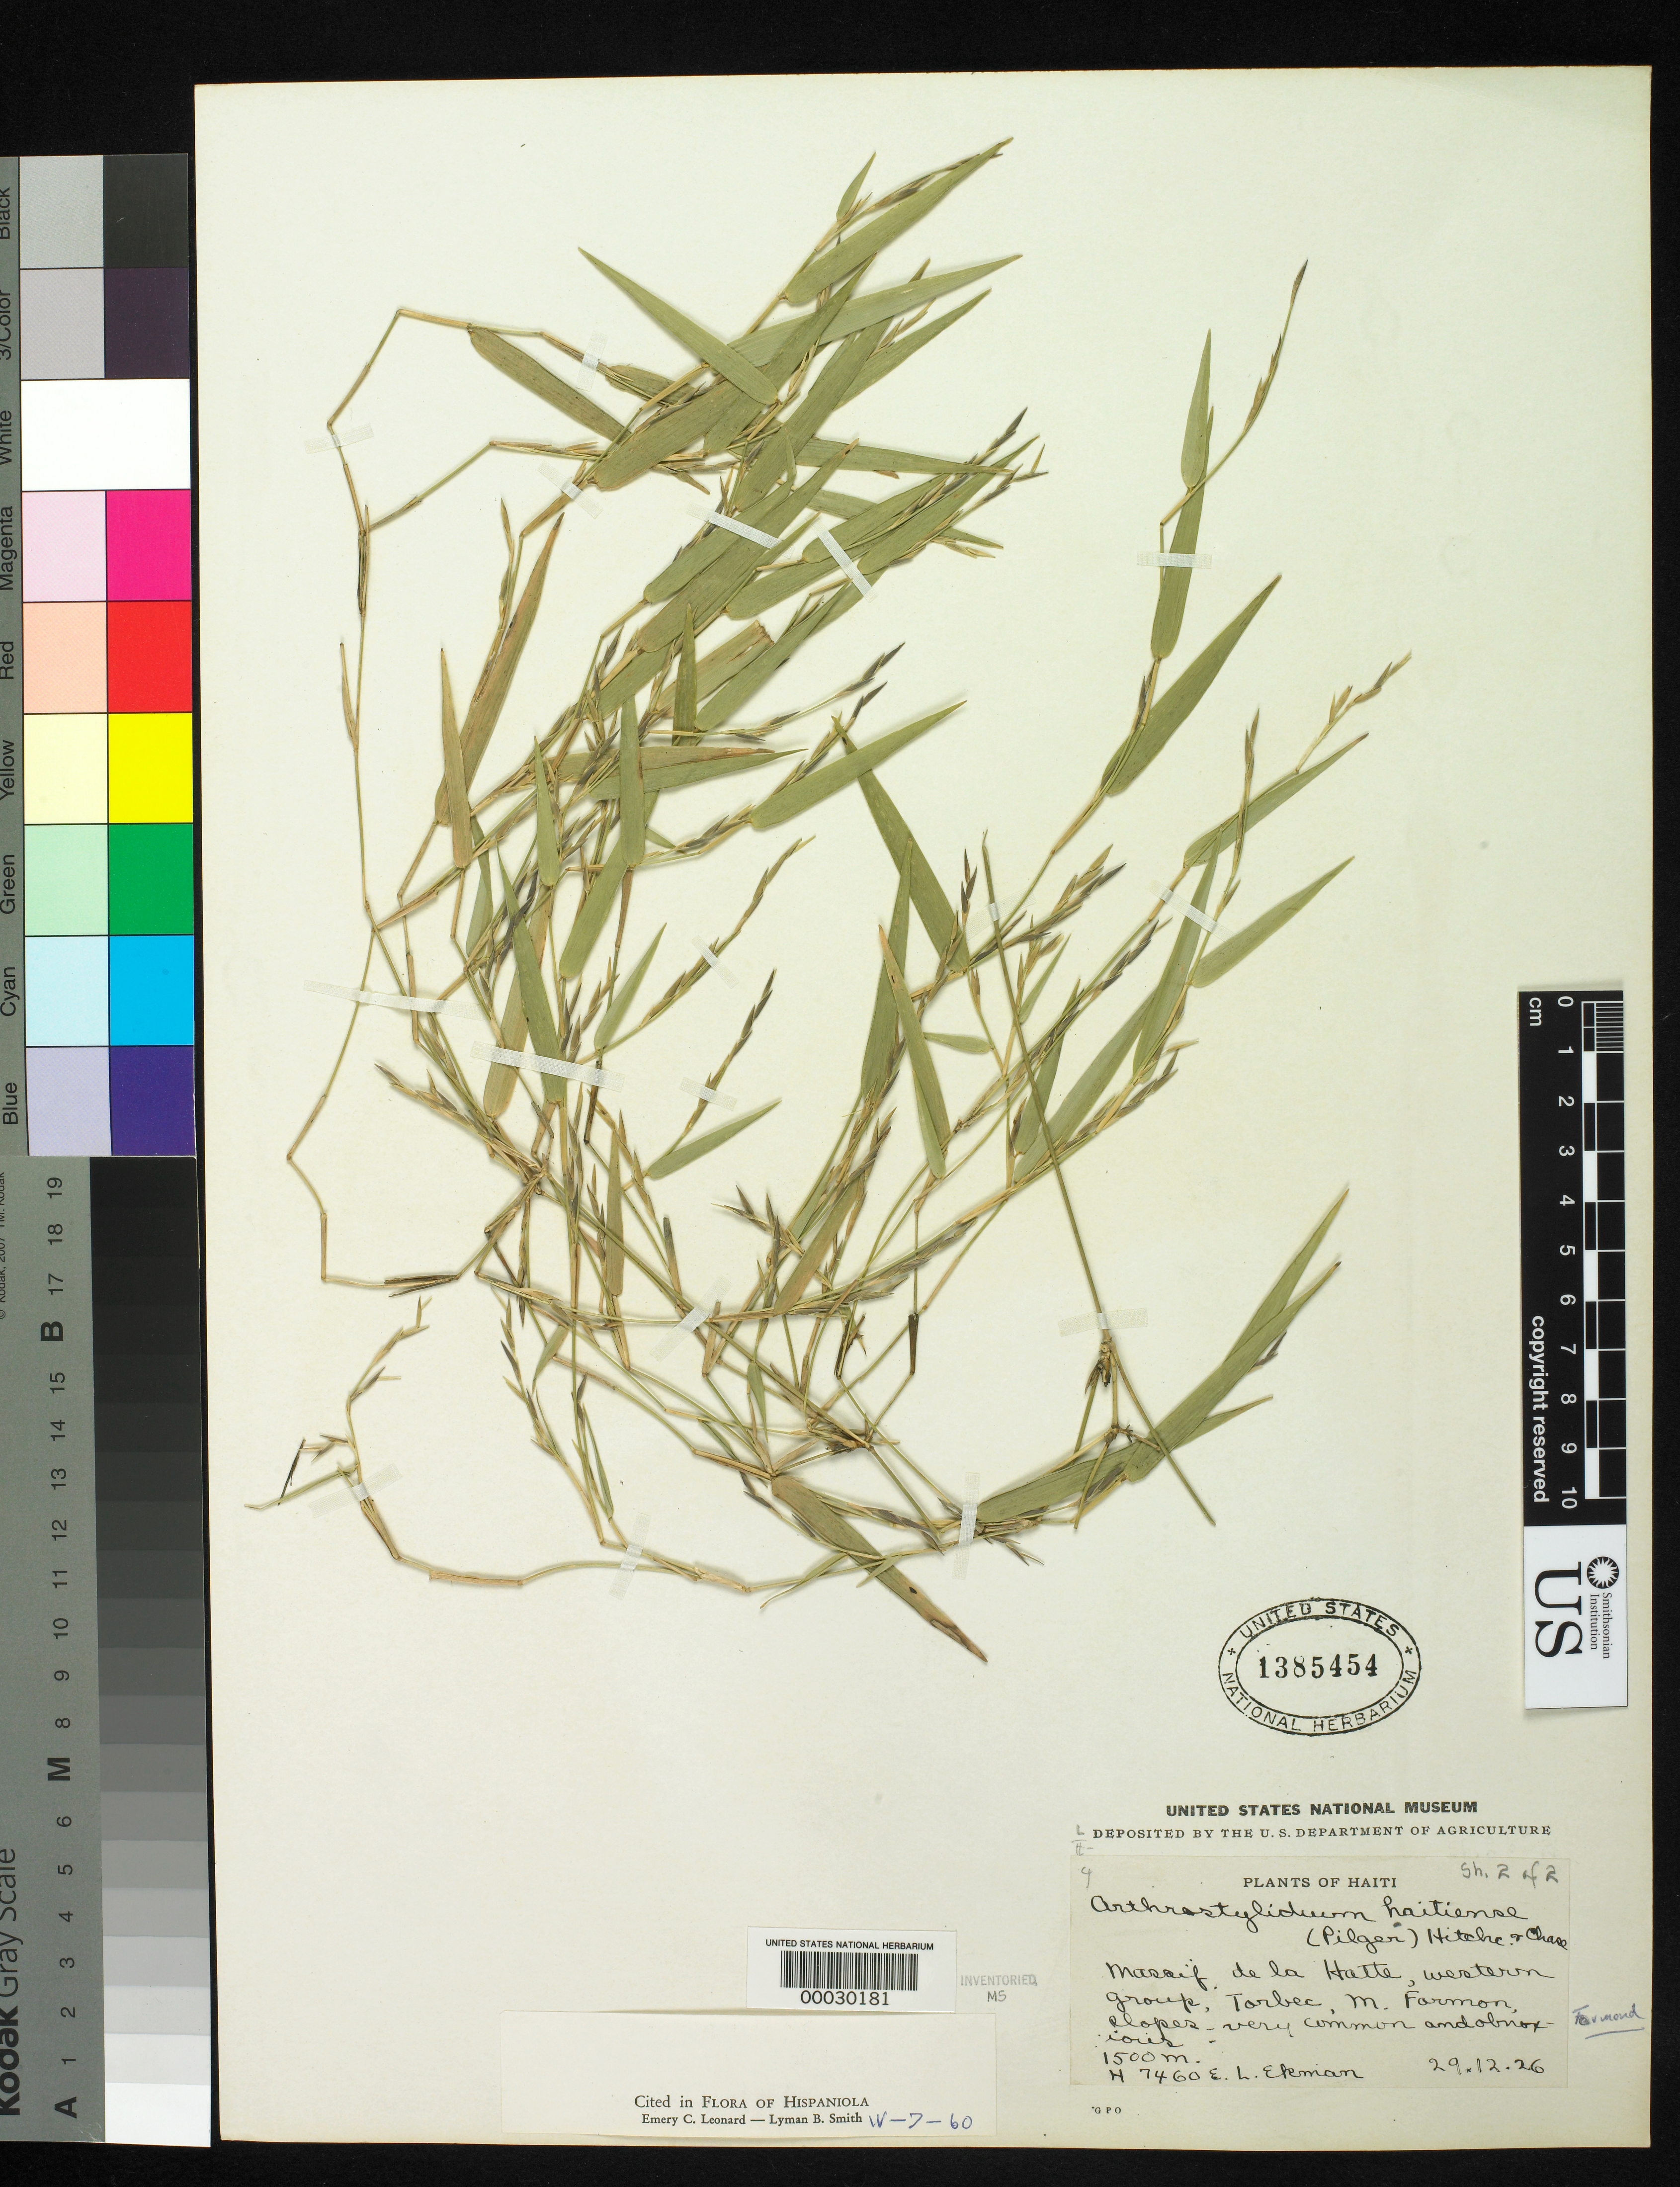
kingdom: Plantae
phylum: Tracheophyta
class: Liliopsida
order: Poales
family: Poaceae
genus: Arthrostylidium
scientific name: Arthrostylidium haitiense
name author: (Pilg.) Hitchc. & Chase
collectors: E. L. Ekman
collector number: H-7460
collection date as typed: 29 Dec 1926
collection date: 1926-12-29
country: Haiti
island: Hispaniola Island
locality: Massif de la hatte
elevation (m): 1500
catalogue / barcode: US 1385454